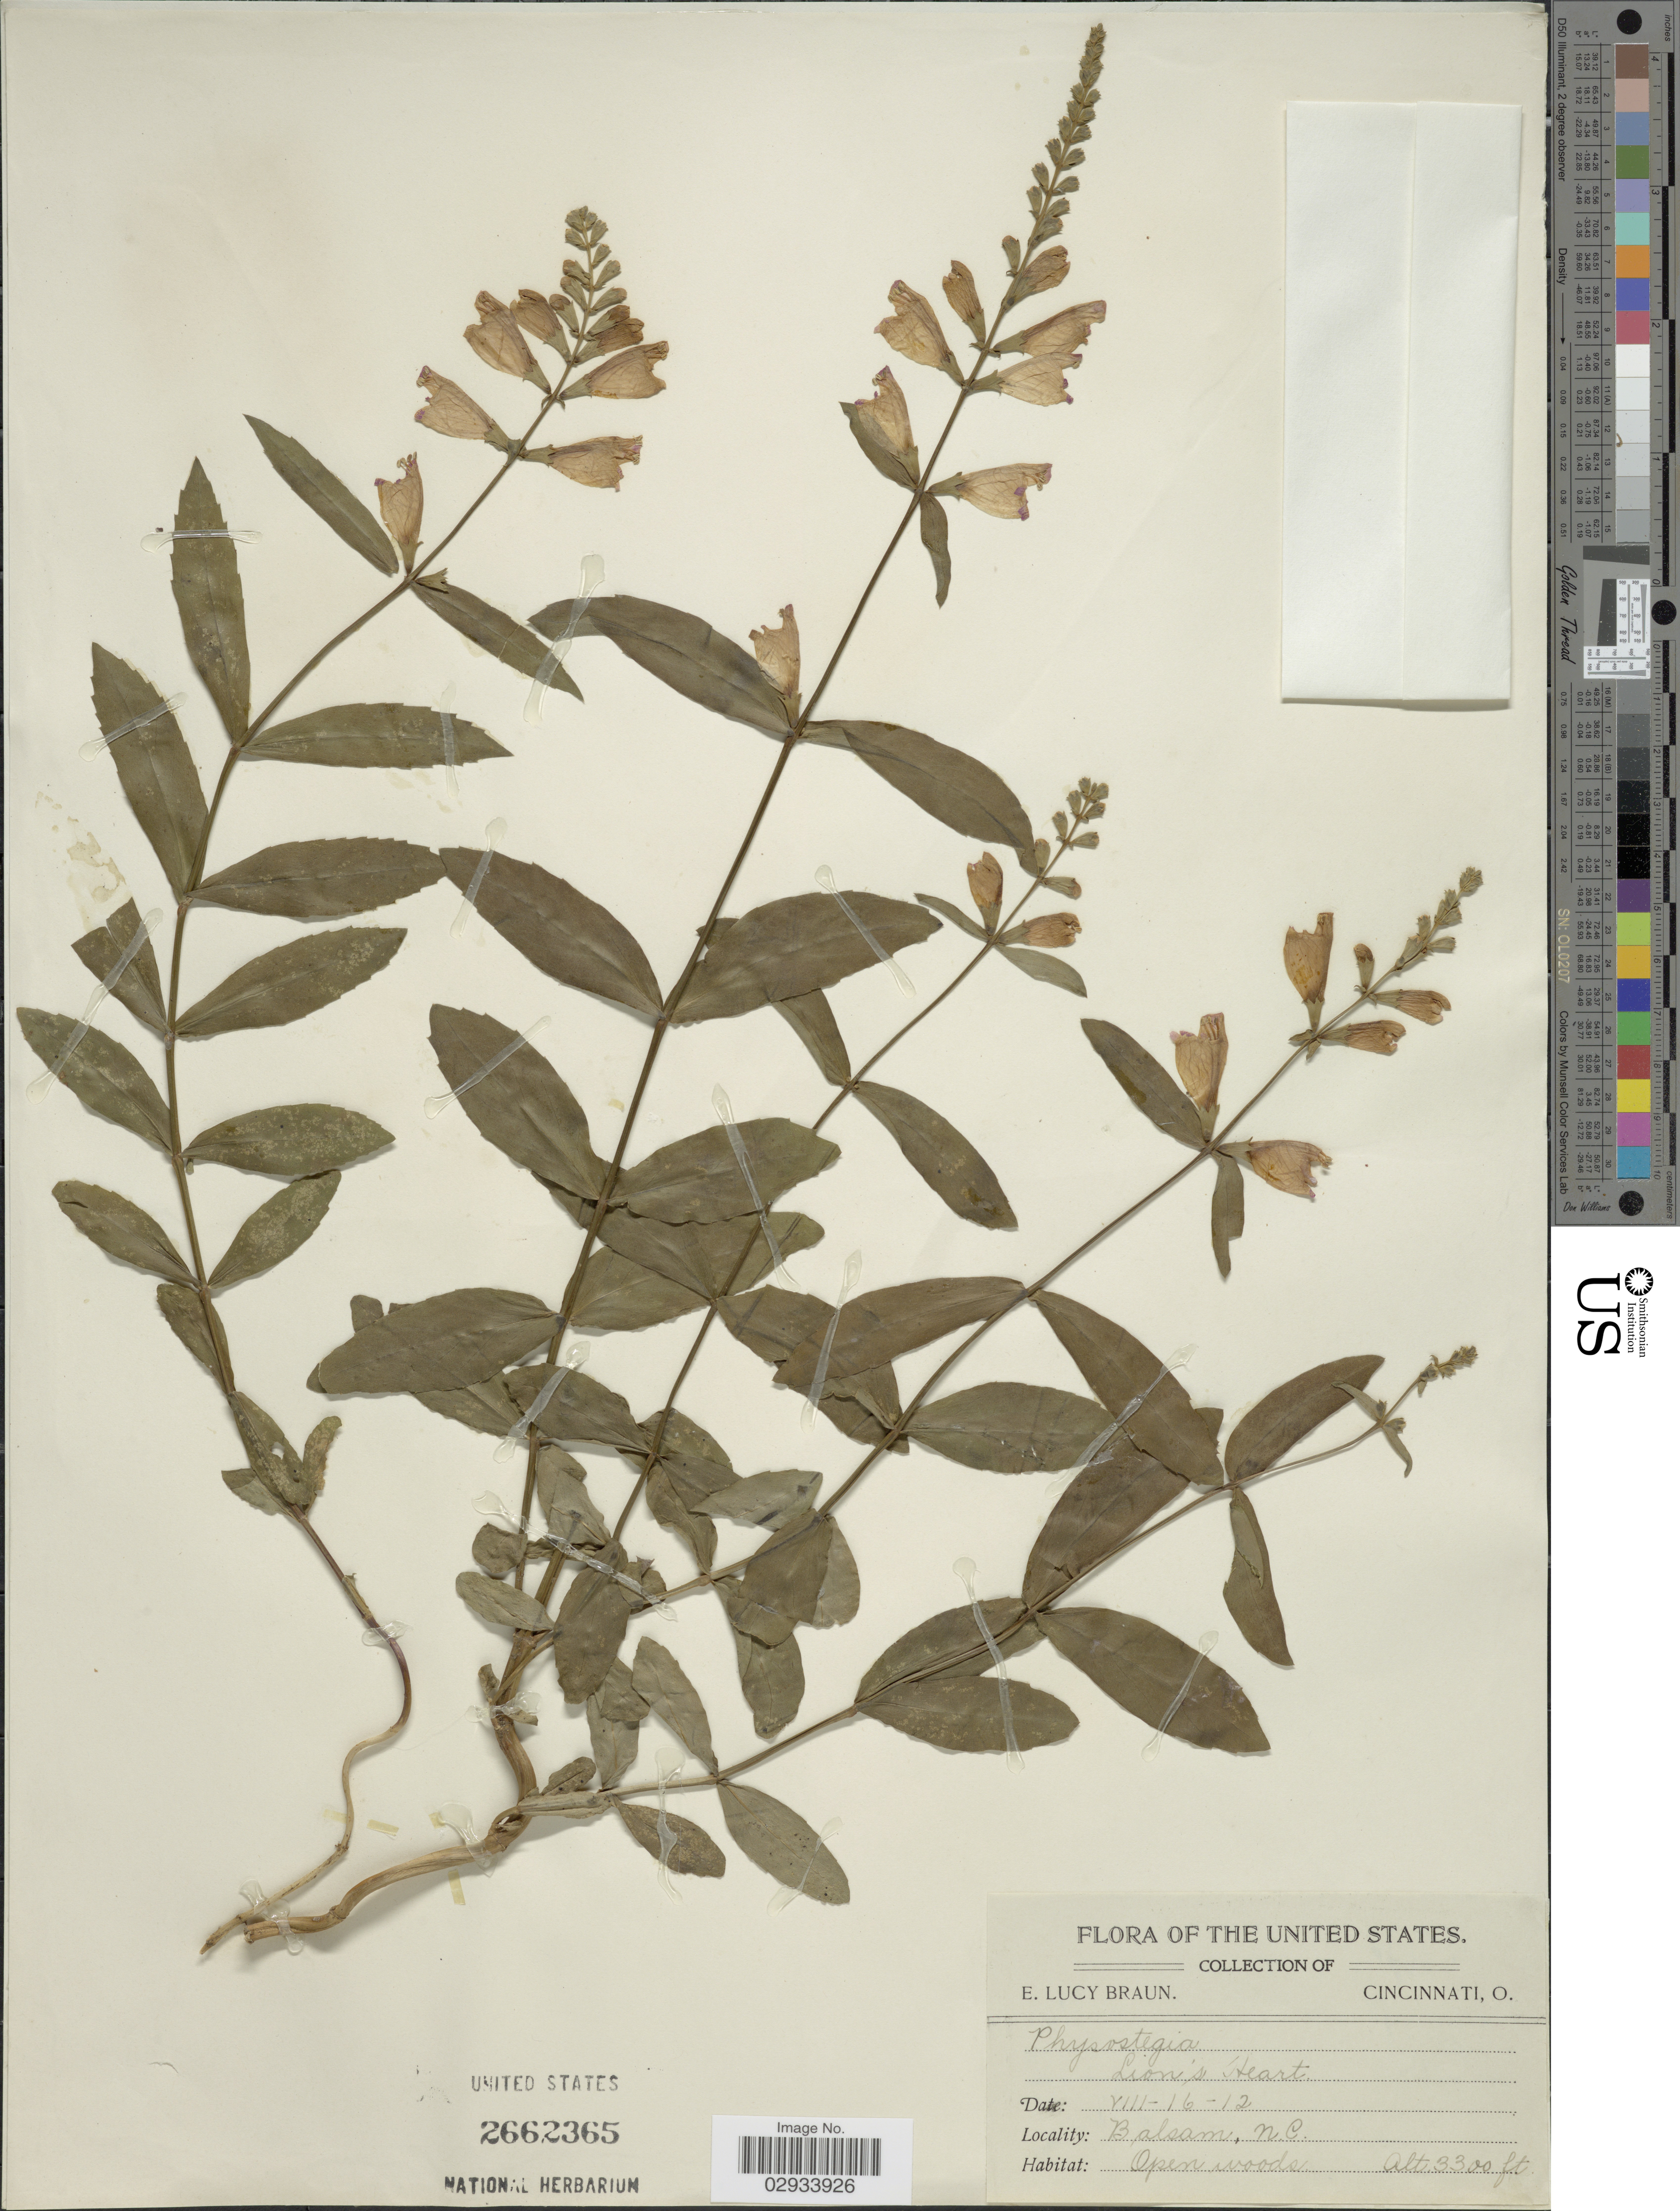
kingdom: Plantae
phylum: Tracheophyta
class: Magnoliopsida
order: Lamiales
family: Lamiaceae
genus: Physostegia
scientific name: Physostegia virginiana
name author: (L.) Benth.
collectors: E. L. Braun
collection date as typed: Transcribed d/m/y: 16/8/12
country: United States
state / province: North Carolina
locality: Balsam, N.C.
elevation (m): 1006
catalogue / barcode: US 2662365